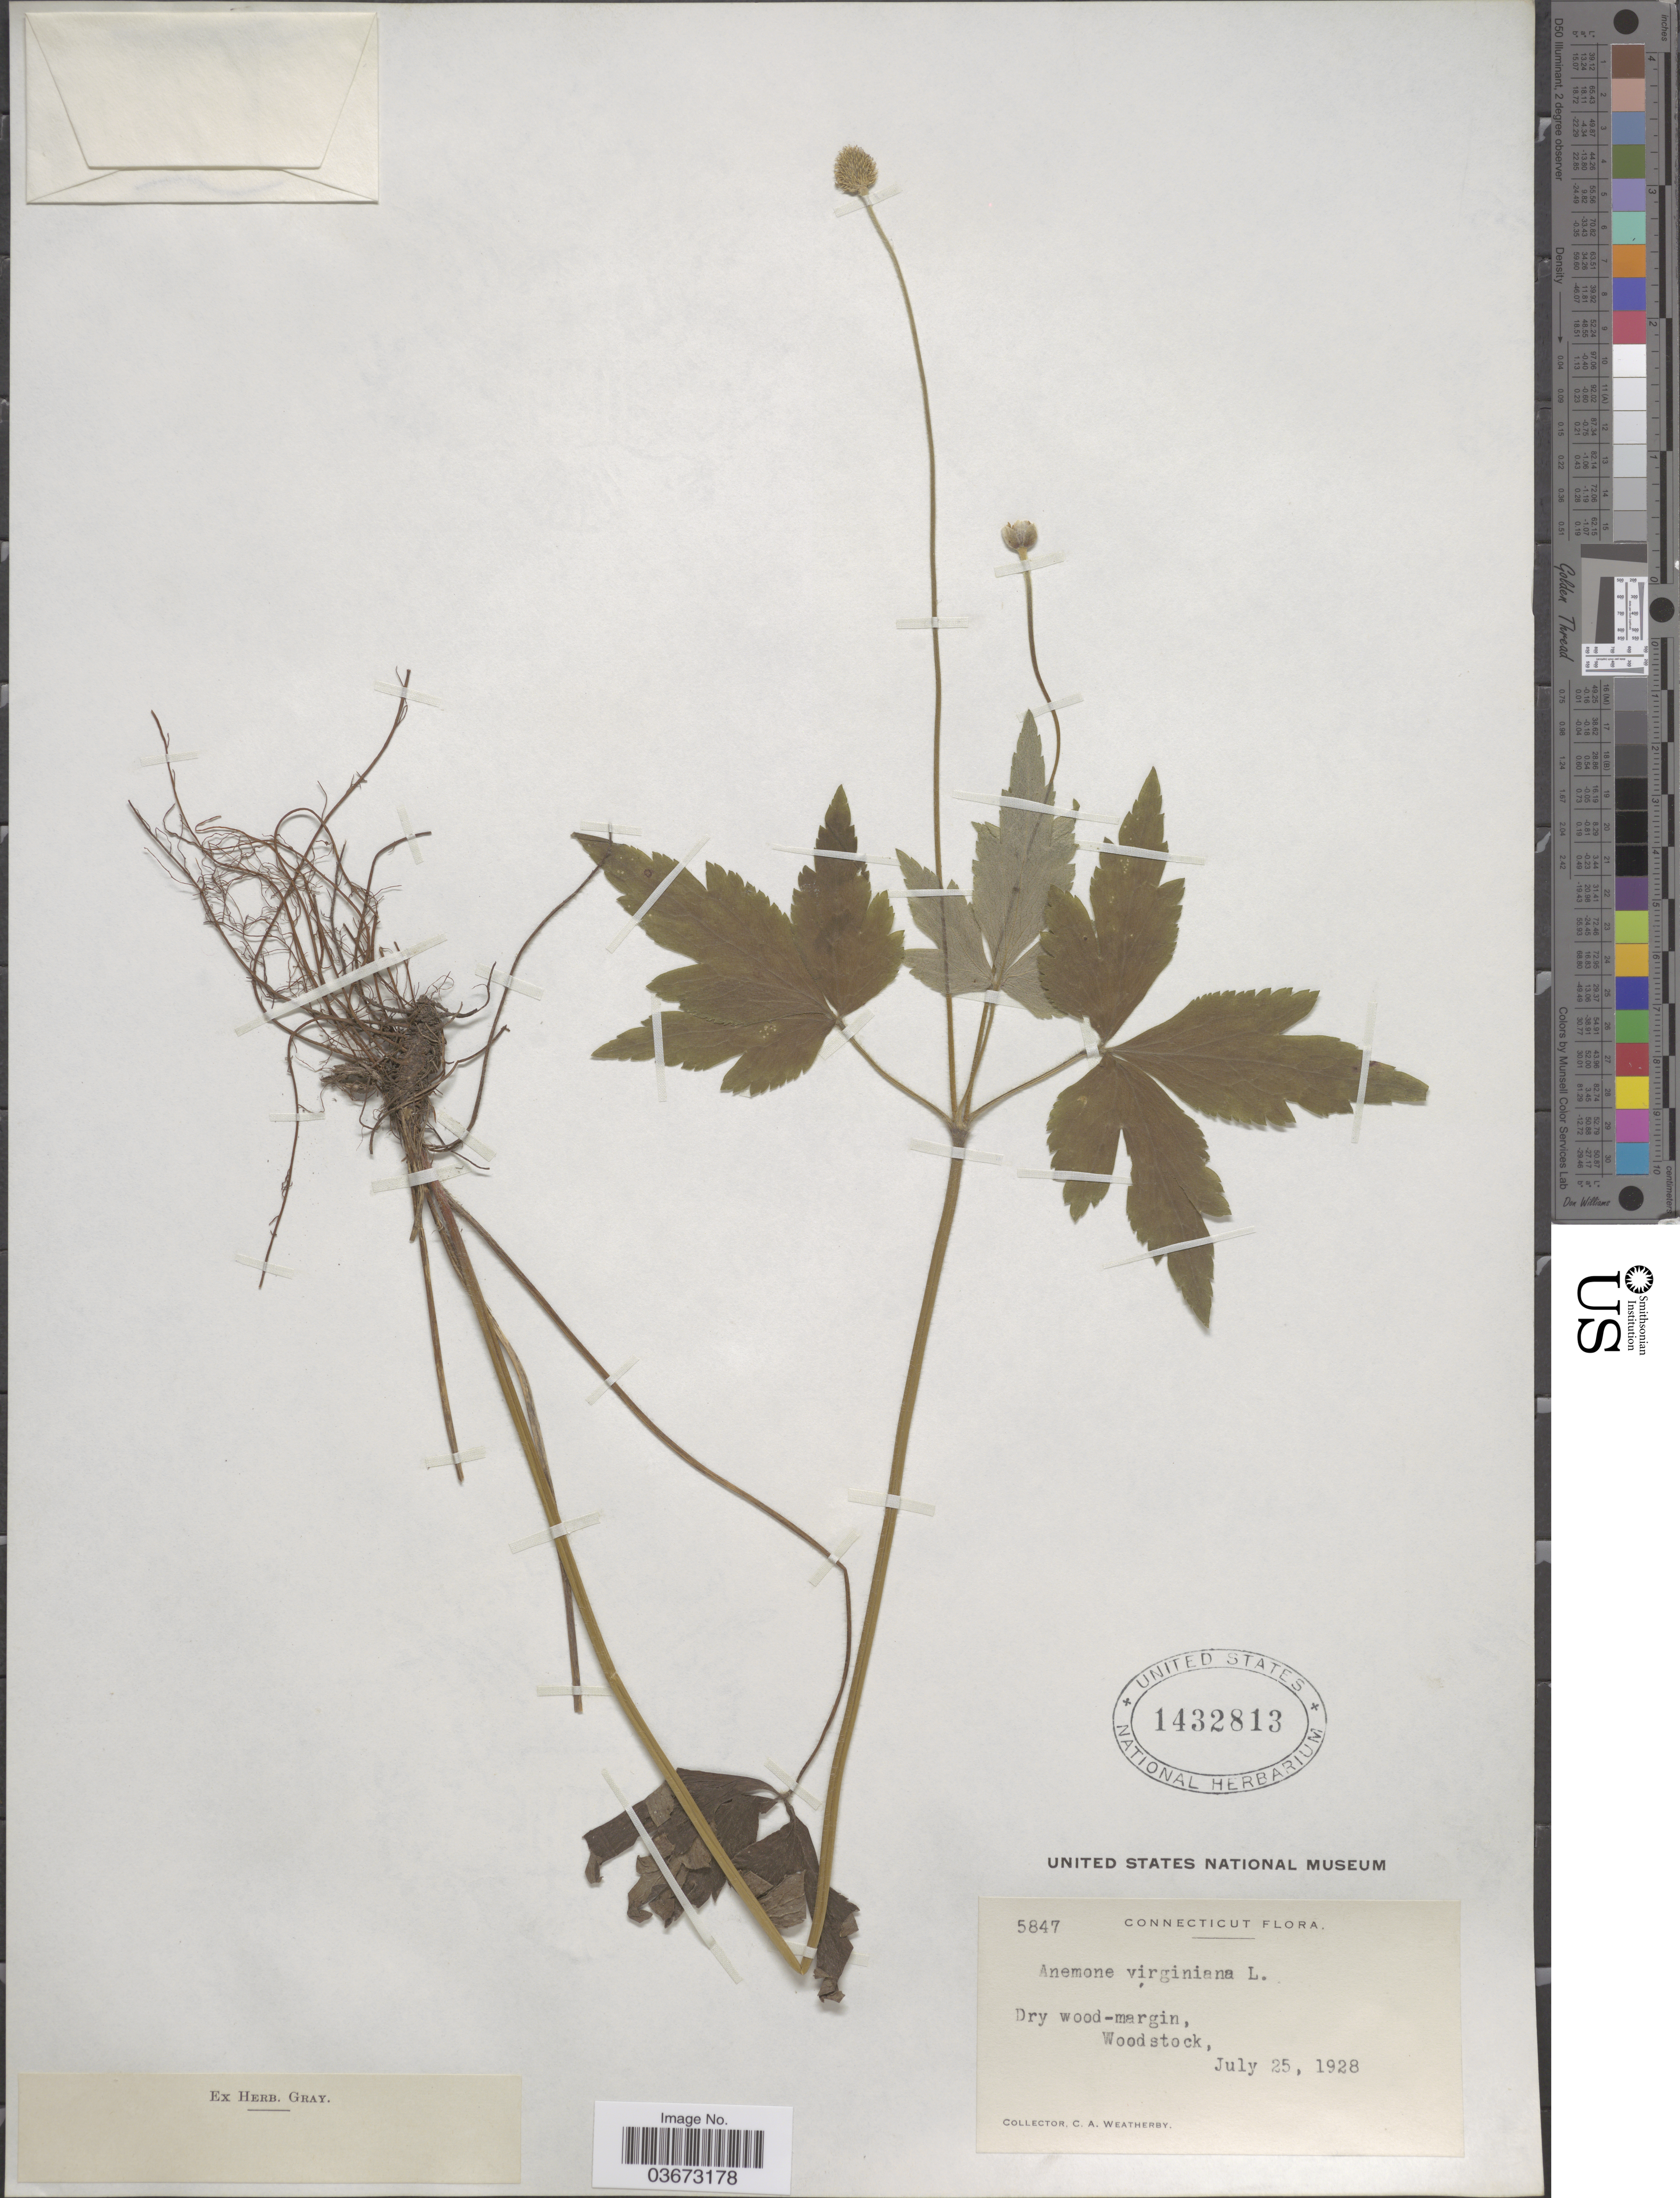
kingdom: Plantae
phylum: Tracheophyta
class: Magnoliopsida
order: Ranunculales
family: Ranunculaceae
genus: Anemone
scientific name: Anemone virginiana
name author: L.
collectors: C. A. Weatherby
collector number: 5847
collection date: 1928-07-25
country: United States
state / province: Connecticut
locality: Woodstock.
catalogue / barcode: US 1432813